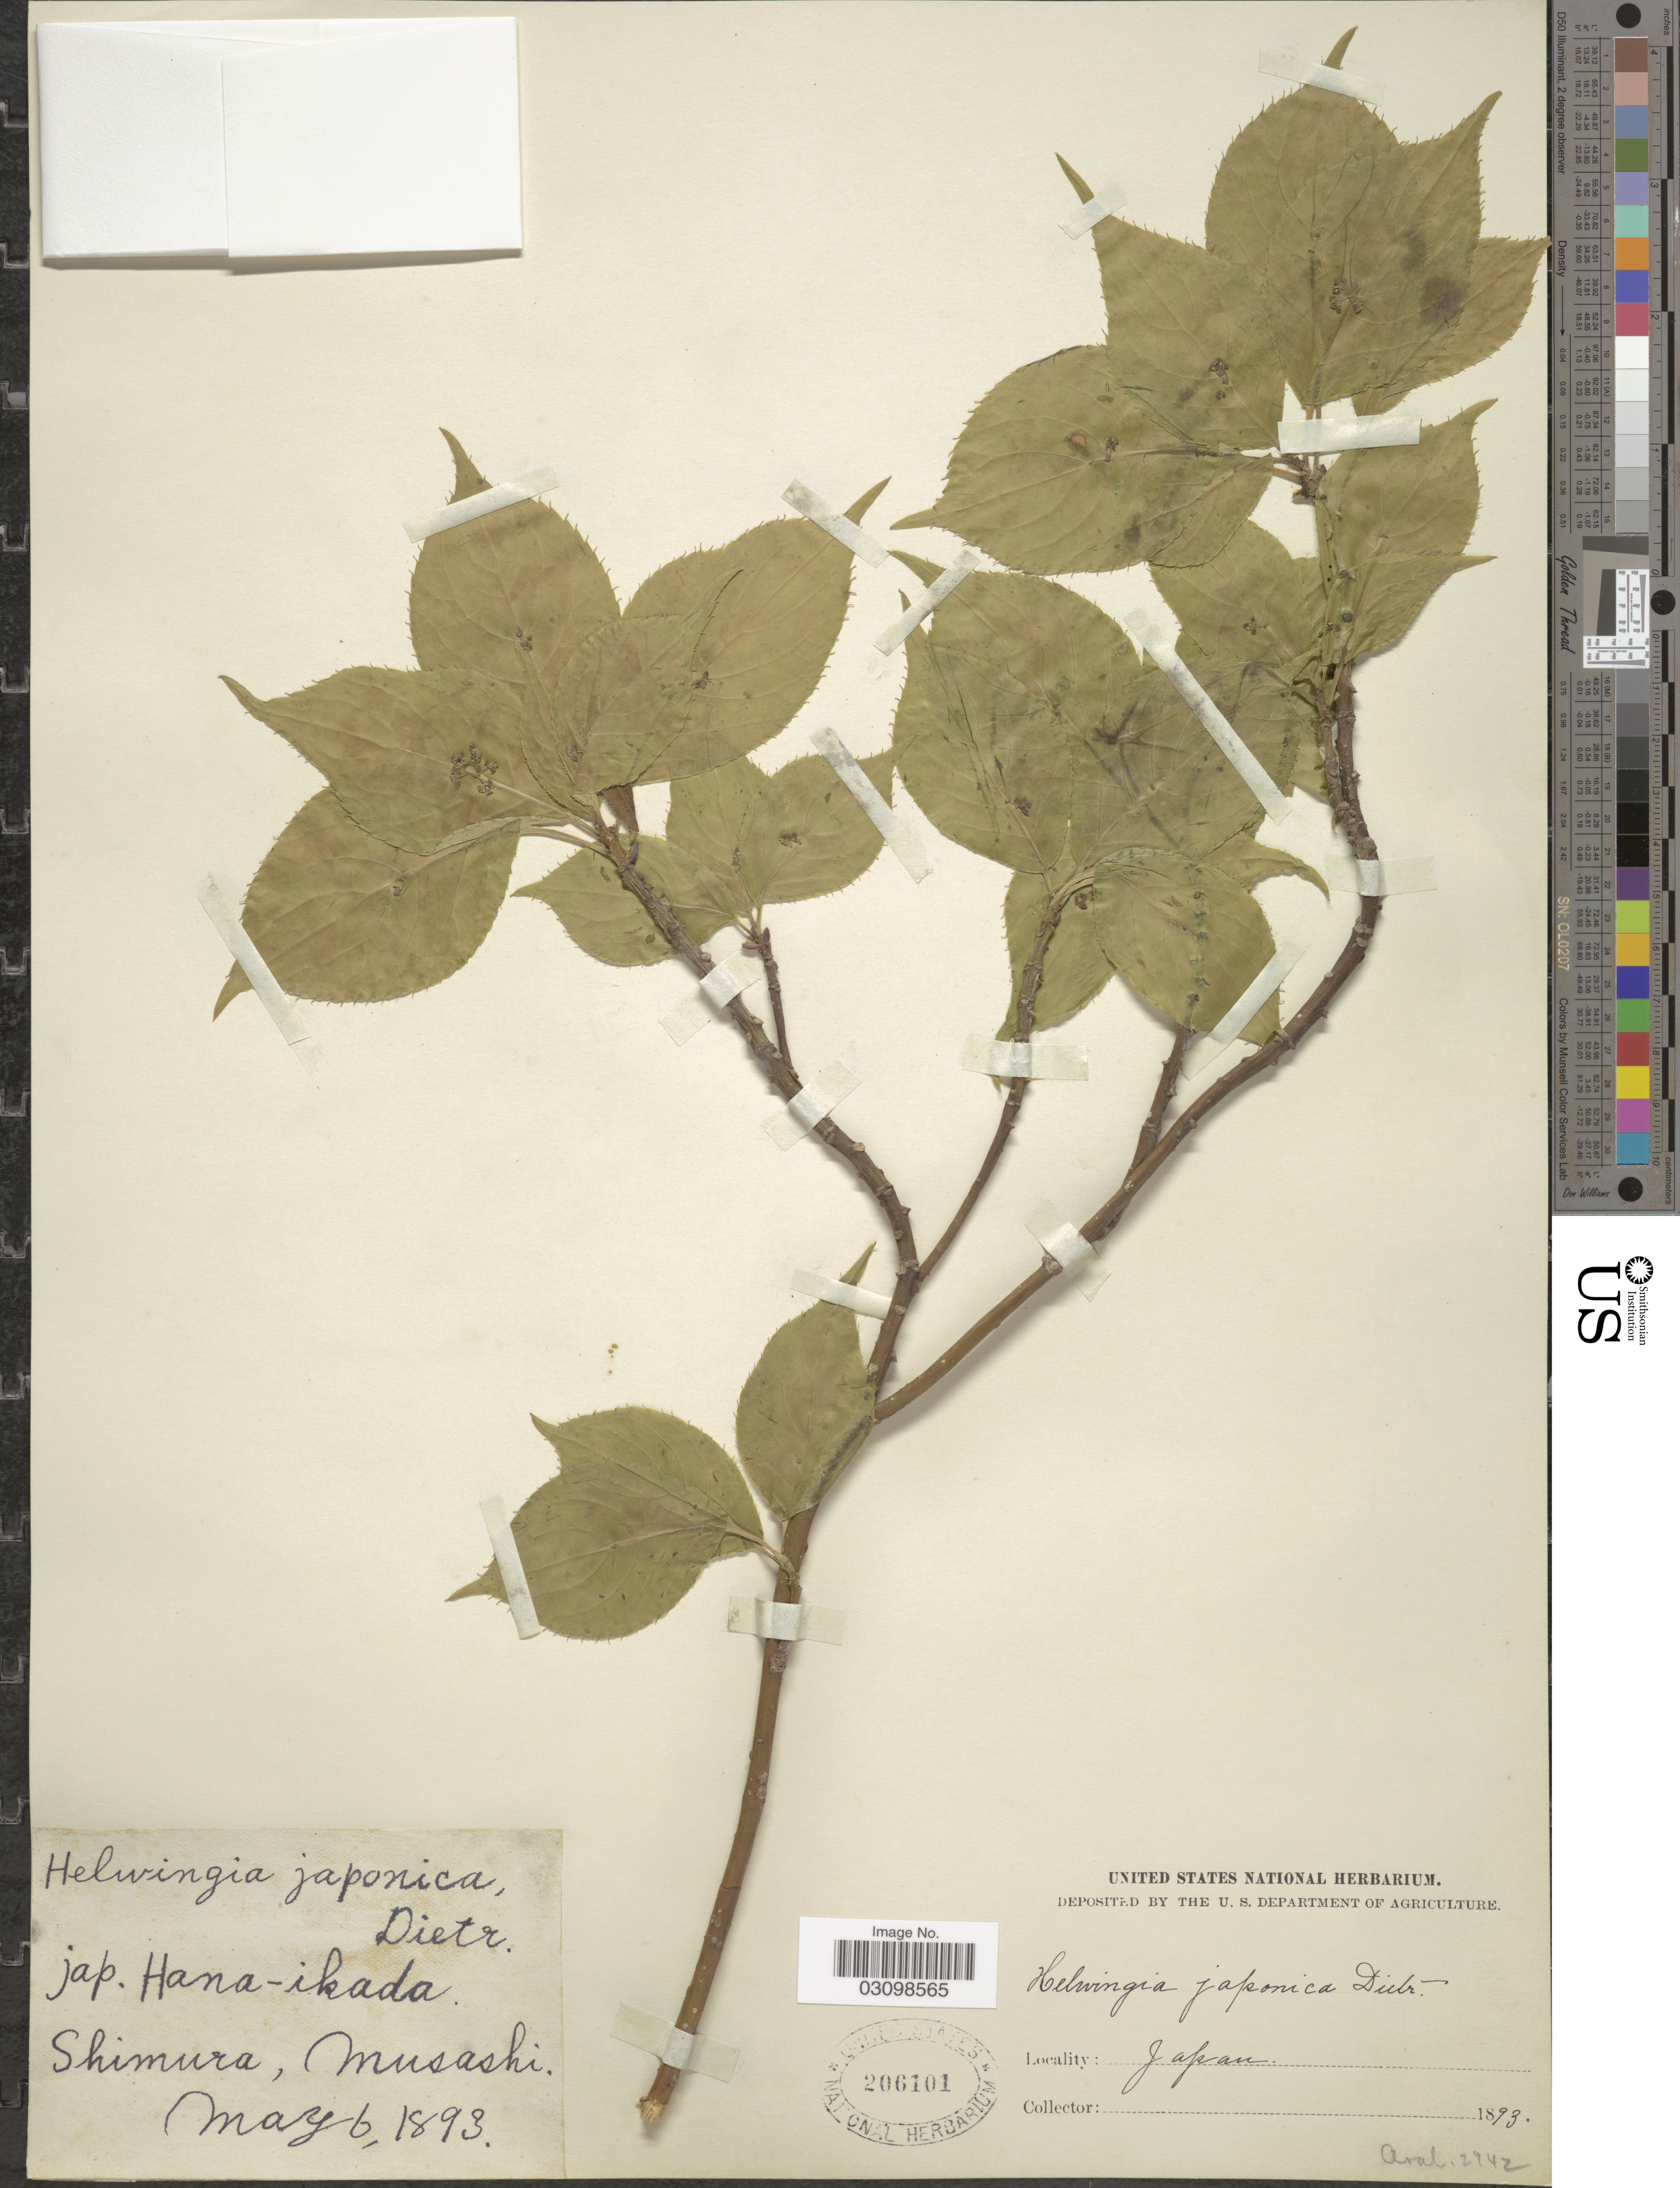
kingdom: Plantae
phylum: Tracheophyta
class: Magnoliopsida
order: Aquifoliales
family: Helwingiaceae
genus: Helwingia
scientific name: Helwingia japonica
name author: (Thunb.) Dietr.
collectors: Facchini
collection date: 1893-05-06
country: Japan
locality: Shimura, Musashi.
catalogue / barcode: US 206101